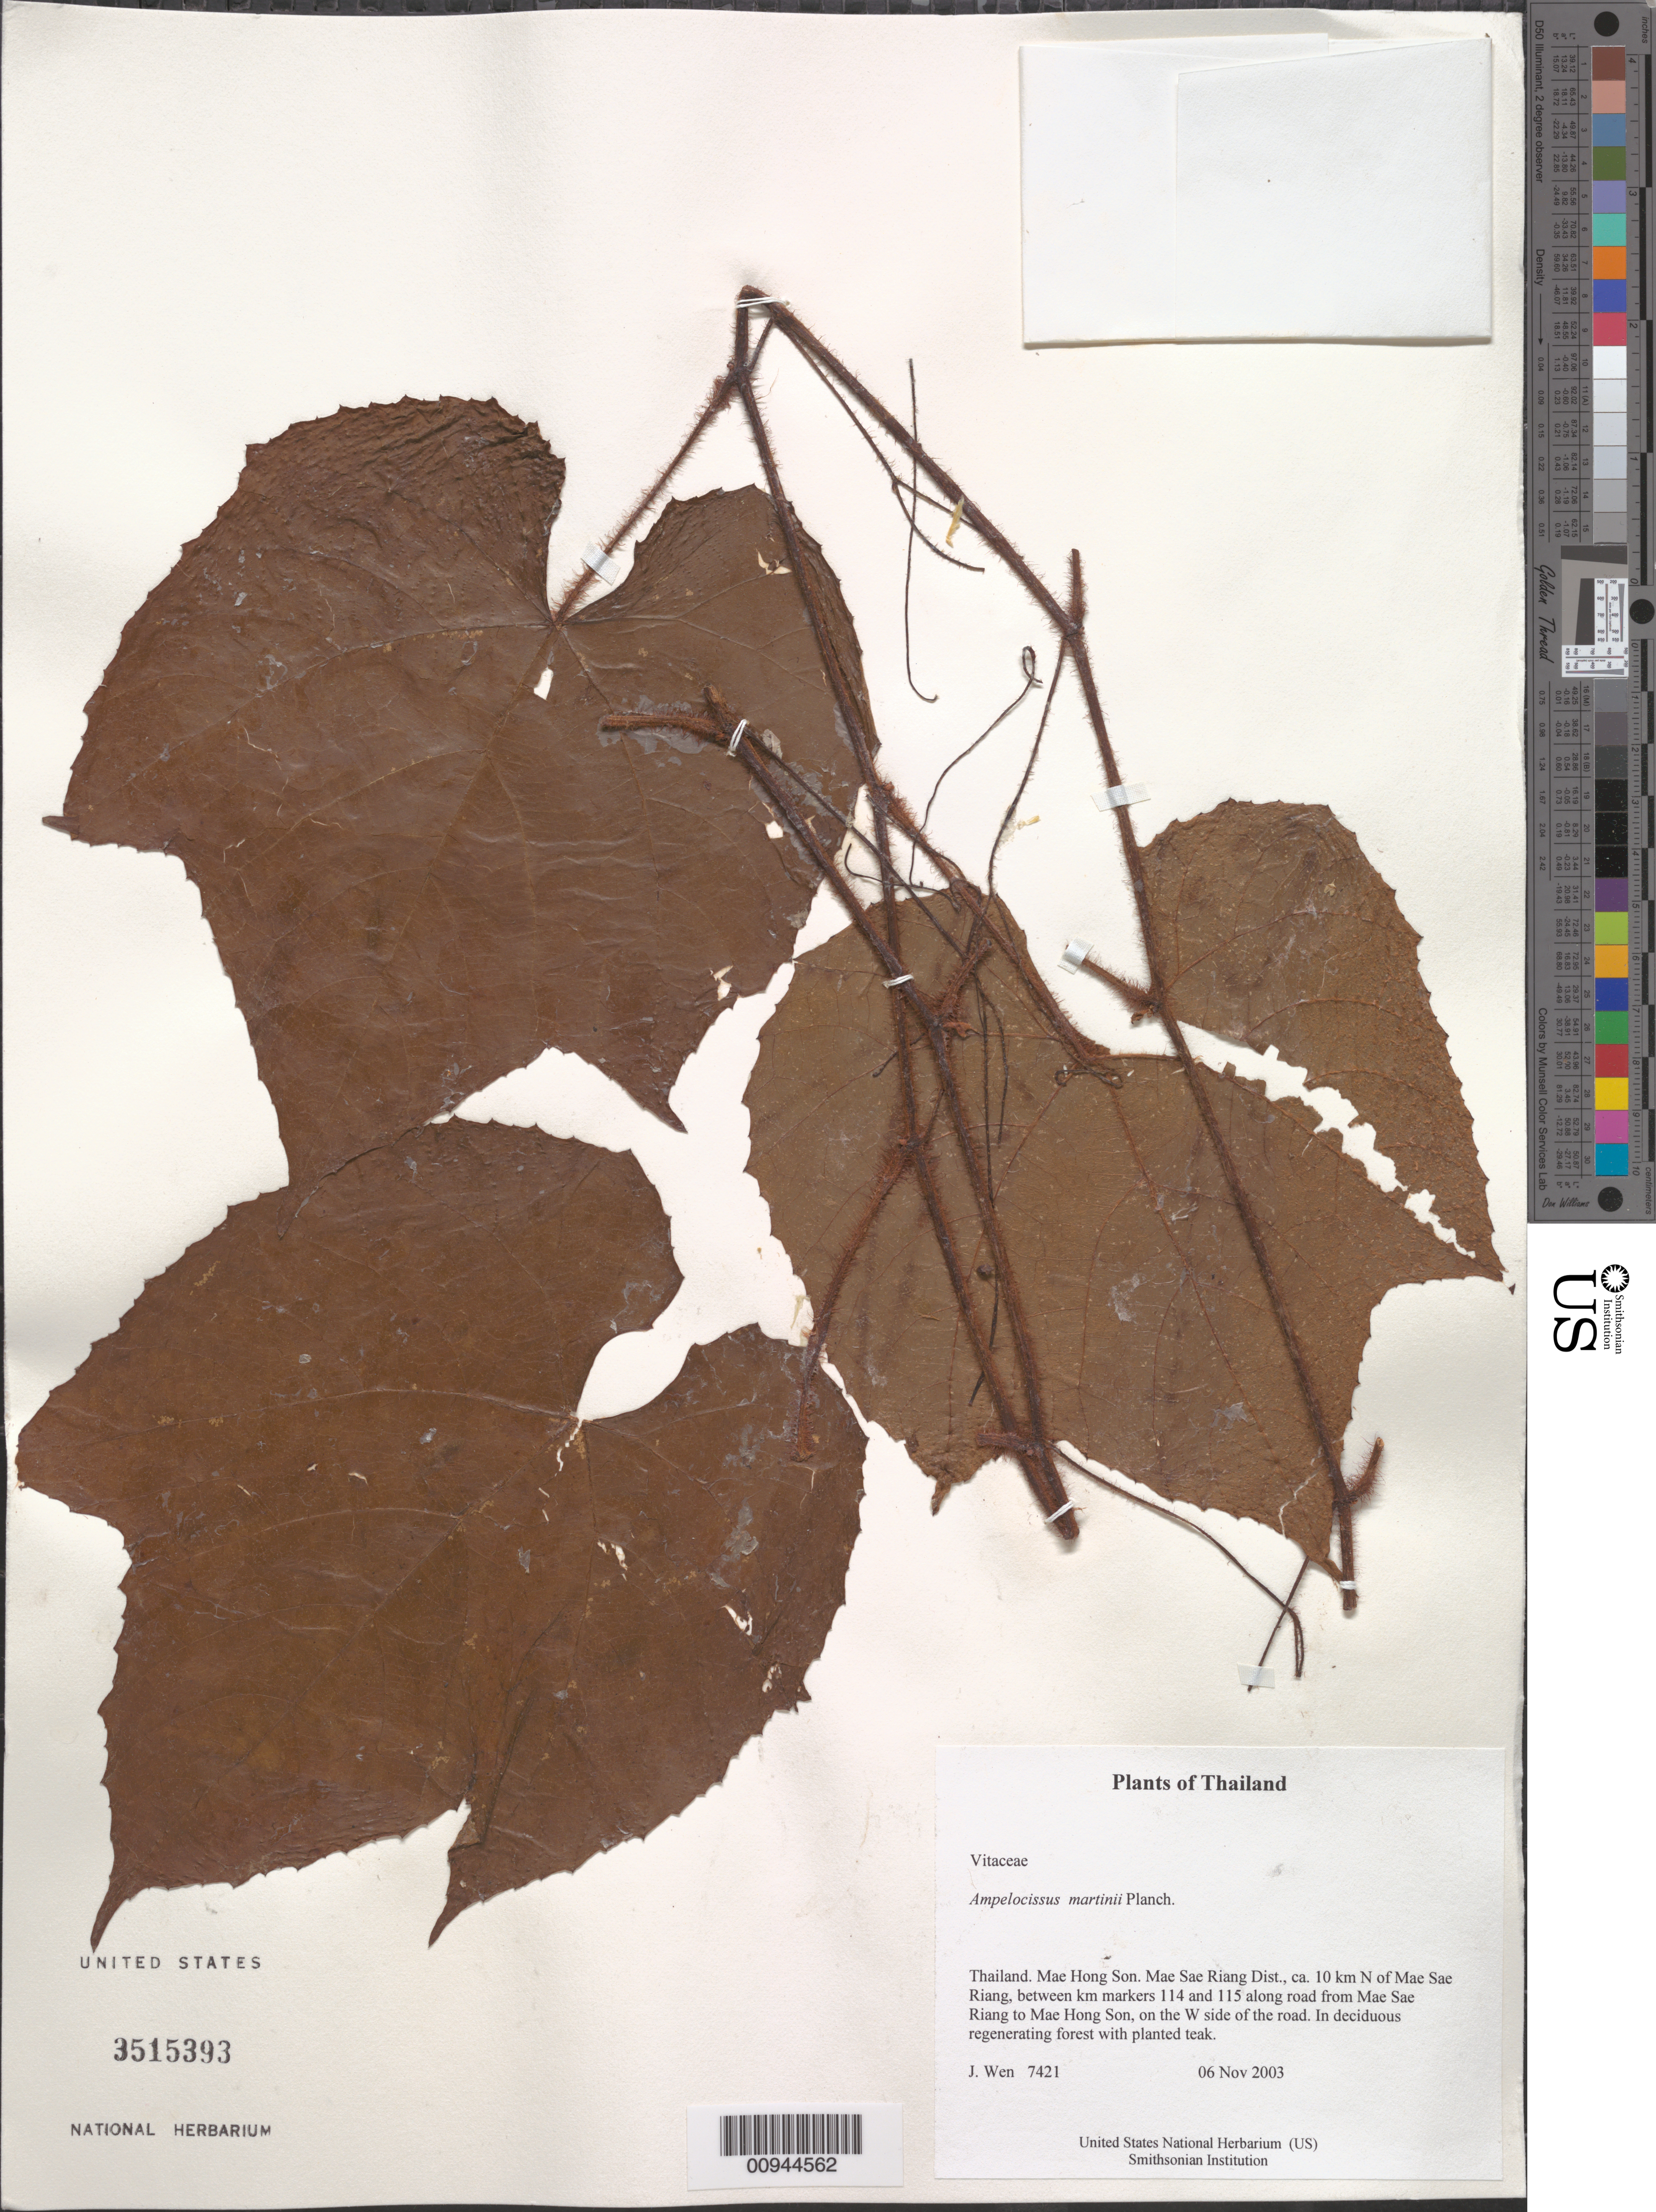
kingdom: Plantae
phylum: Tracheophyta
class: Magnoliopsida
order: Vitales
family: Vitaceae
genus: Ampelocissus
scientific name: Ampelocissus martinii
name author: Planch.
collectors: J. Wen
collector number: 7421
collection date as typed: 06 Nov 2003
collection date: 2003-11-06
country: Thailand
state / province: Mae Hong Son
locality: Mae Sae Riang Dist., ca. 10 km N of Mae Sae Riang, between km markers 114 and 115 along road from Mae Sae Riang to Mae Hong Son, on the W side of the road.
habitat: In deciduous regenerating forest with planted teak.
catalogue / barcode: US 3515393